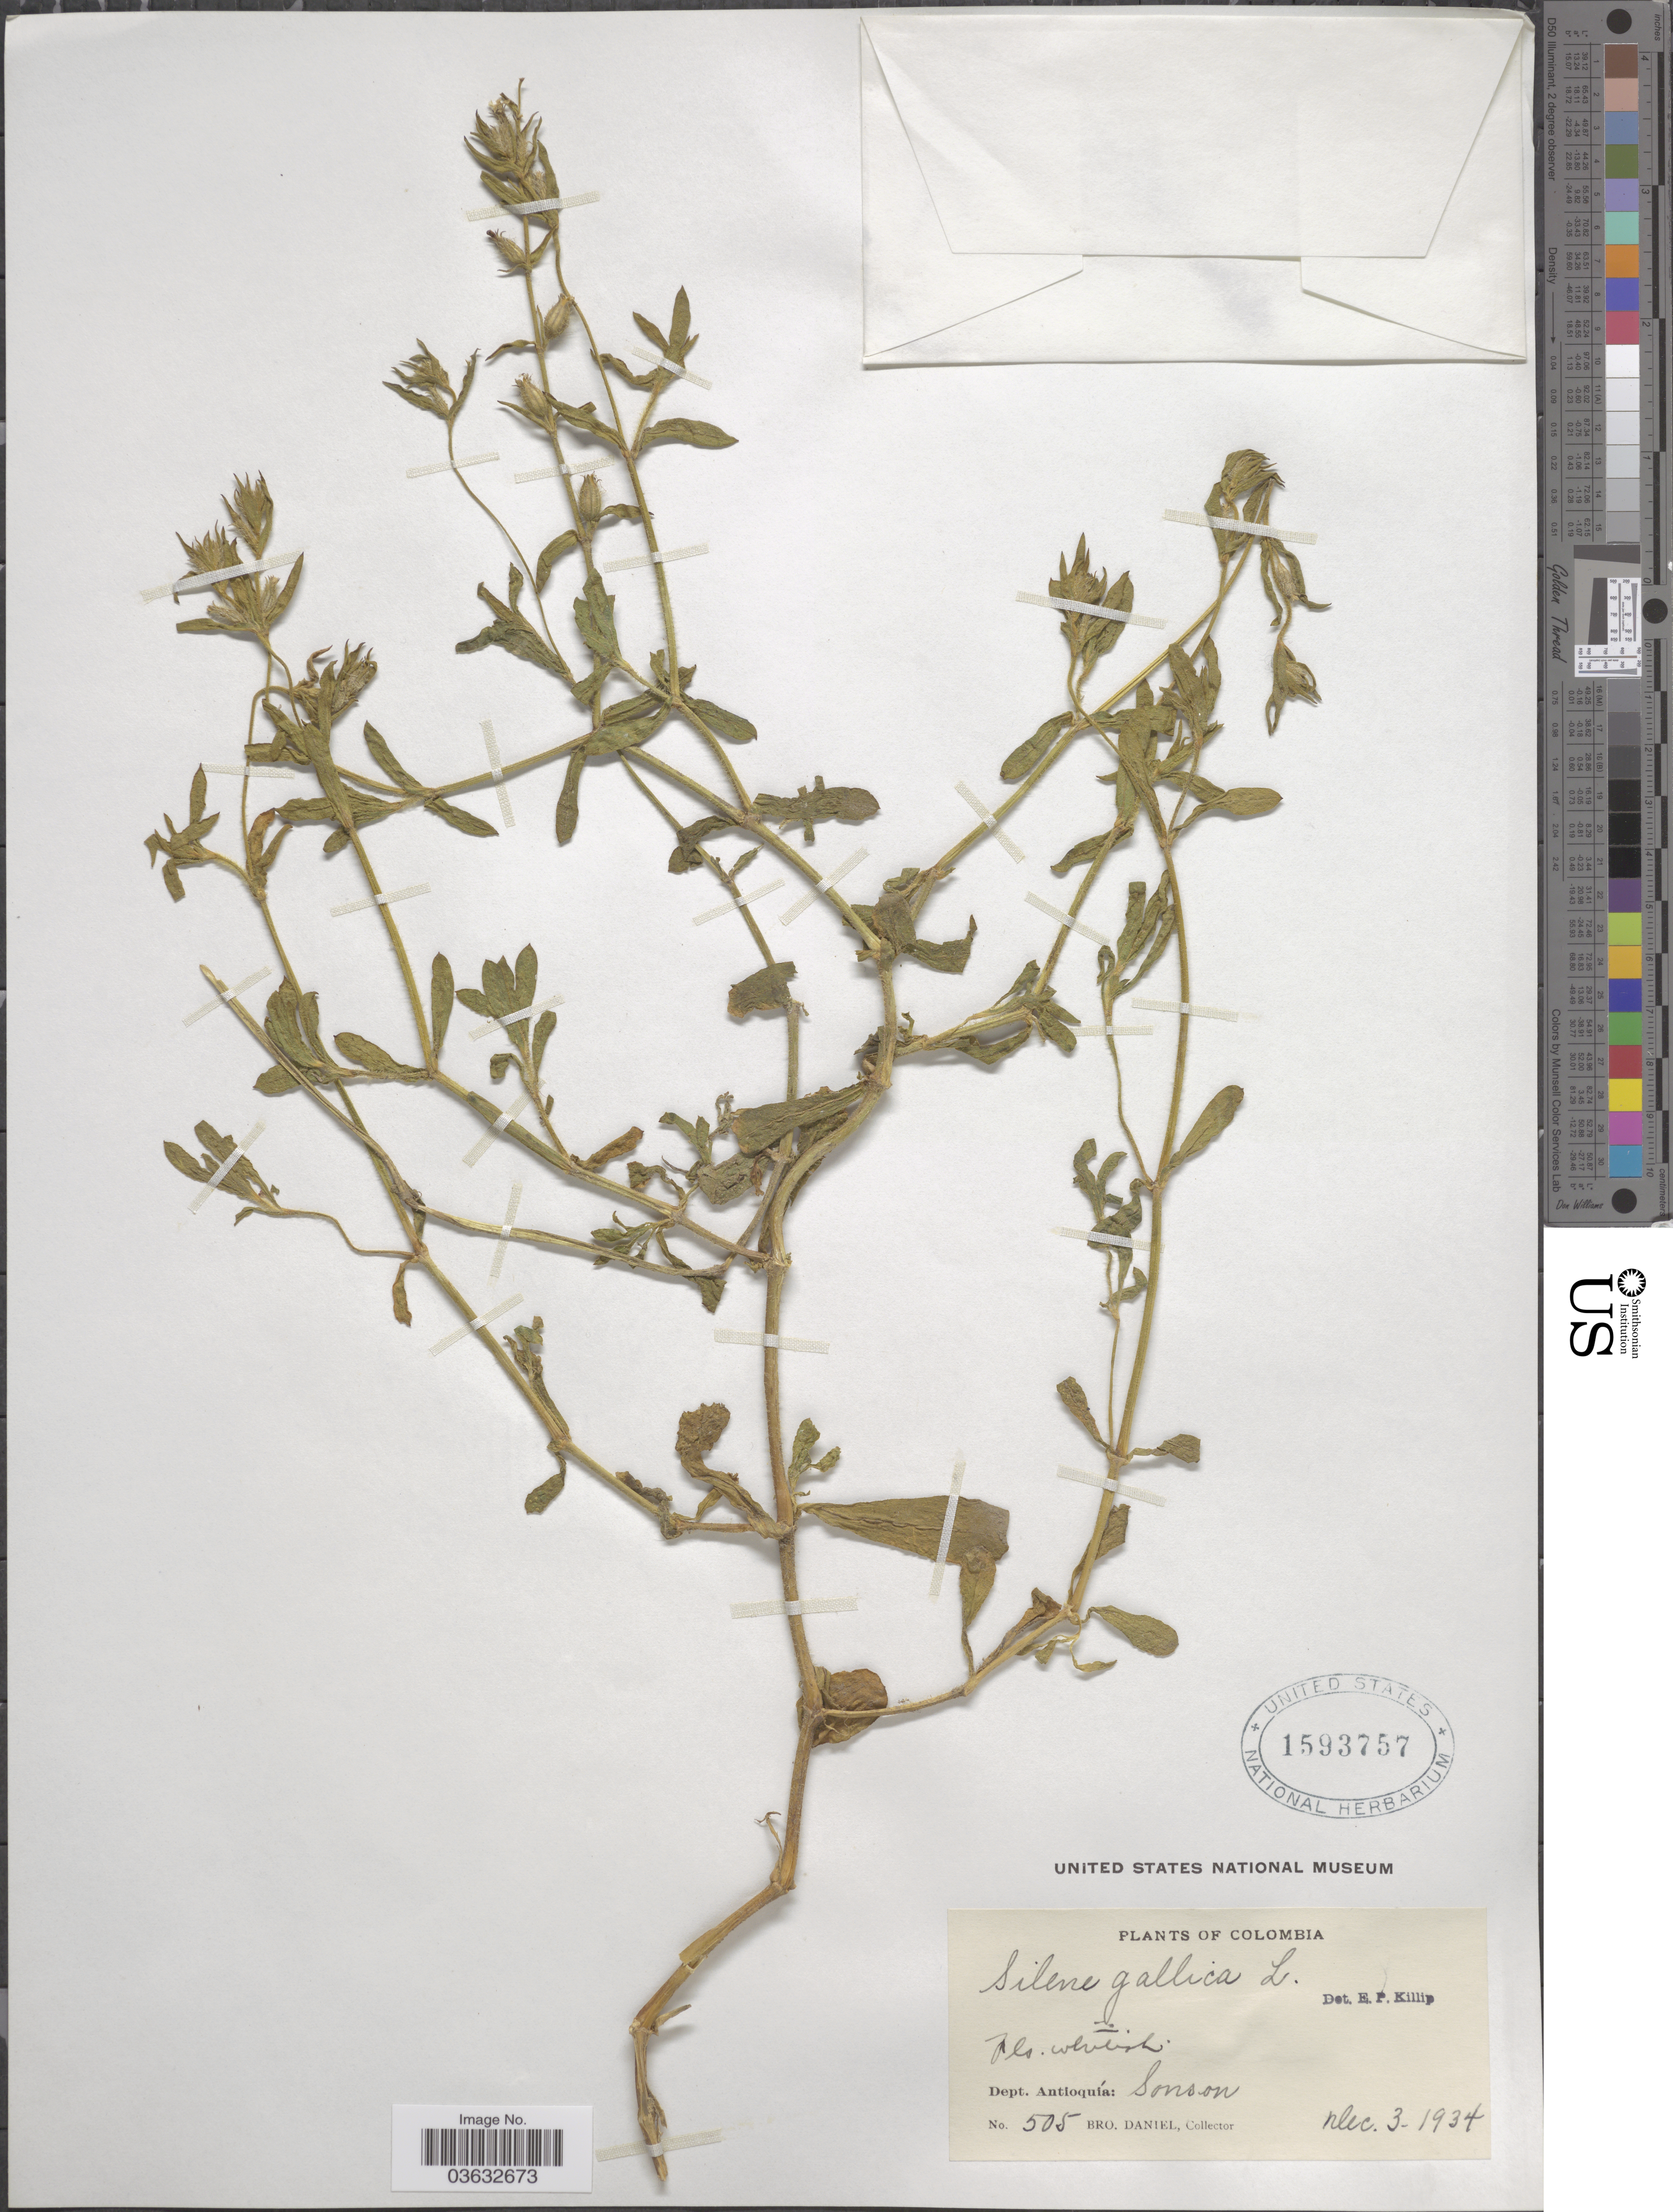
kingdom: Plantae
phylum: Tracheophyta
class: Magnoliopsida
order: Caryophyllales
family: Caryophyllaceae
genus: Silene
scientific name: Silene gallica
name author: L.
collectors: Bro. Daniel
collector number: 505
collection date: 1934-12-03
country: Colombia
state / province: Antioquia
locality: Dept. Antioquía: Sonson.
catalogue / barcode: US 1593757